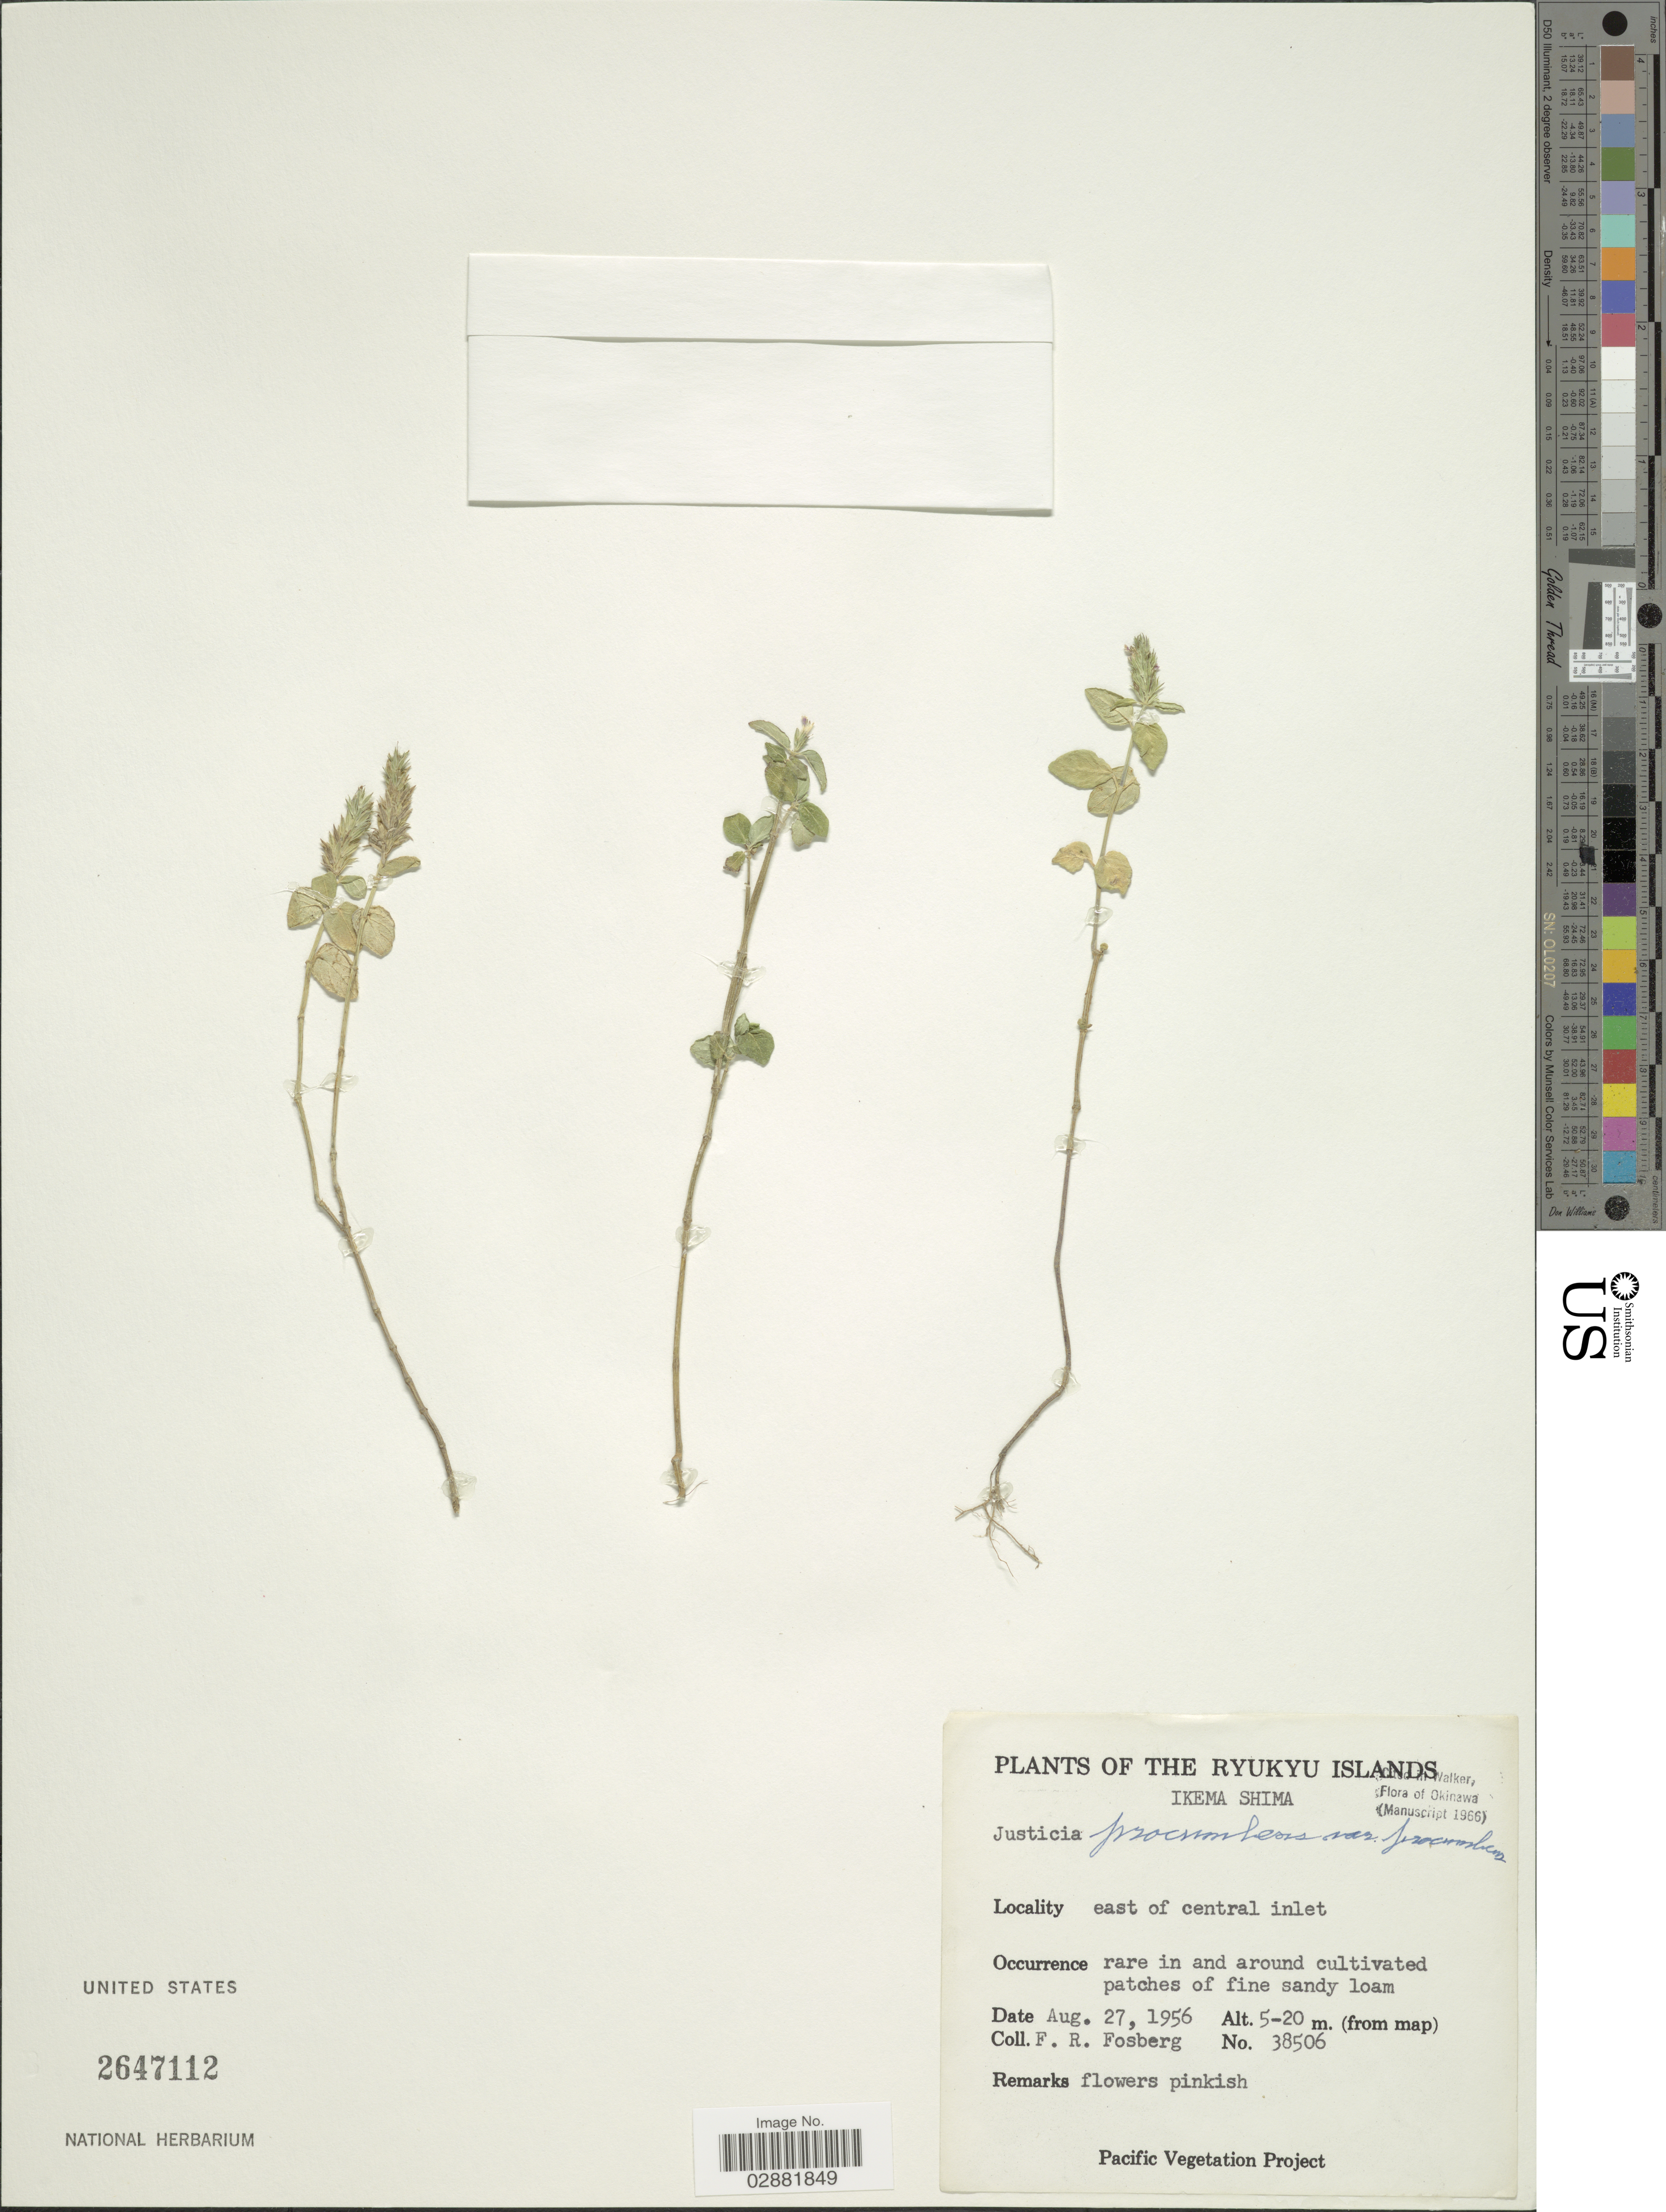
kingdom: Plantae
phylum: Tracheophyta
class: Magnoliopsida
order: Lamiales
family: Acanthaceae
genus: Justicia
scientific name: Justicia procumbens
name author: L.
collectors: F. R. Fosberg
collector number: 38506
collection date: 1956-08-27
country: Japan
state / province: Okinawa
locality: Ryukyu Islands, Ikema Shima, east of central inlet.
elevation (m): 5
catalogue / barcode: US 2647112